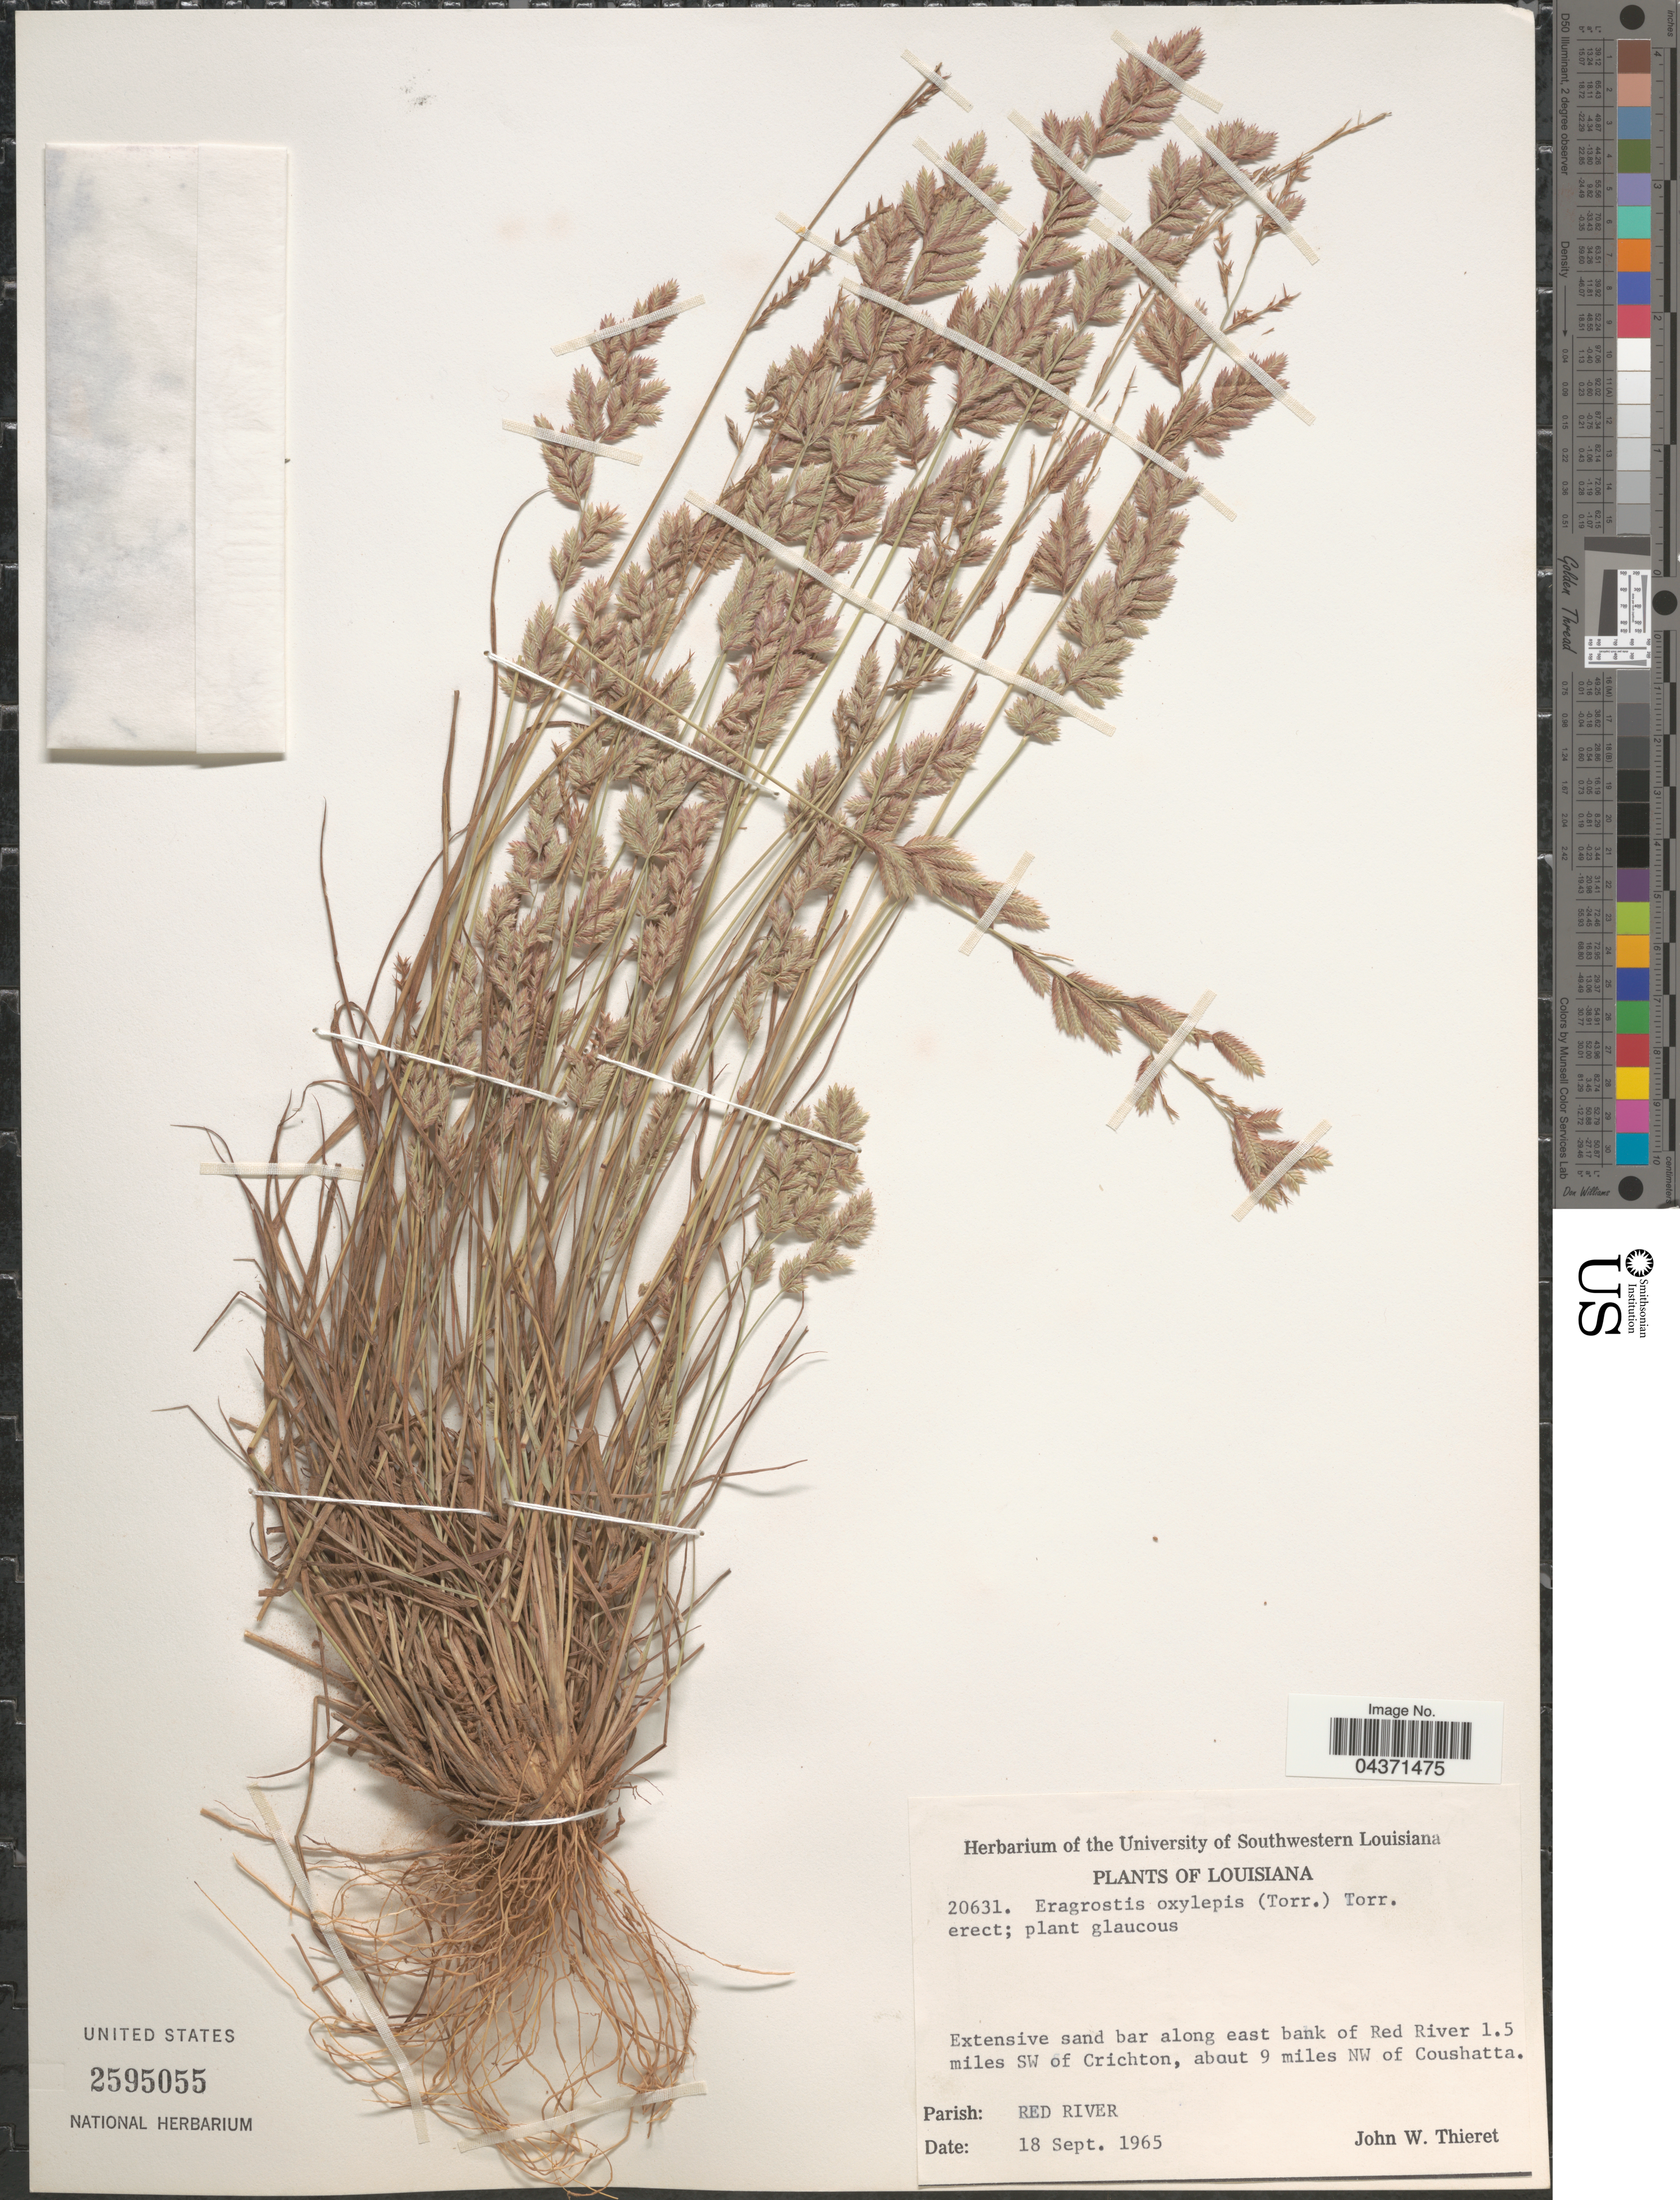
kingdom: Plantae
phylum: Tracheophyta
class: Liliopsida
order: Poales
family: Poaceae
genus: Eragrostis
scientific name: Eragrostis secundiflora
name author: J. Presl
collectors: J. W. Thieret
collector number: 20631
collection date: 1965-09-18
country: United States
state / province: Louisiana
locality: Extensive sand bar along east bank of Red River 1.5 miles SW of Crichton, about 9 miles NW of Coushatta. Parish: Red River.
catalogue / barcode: US 2595055